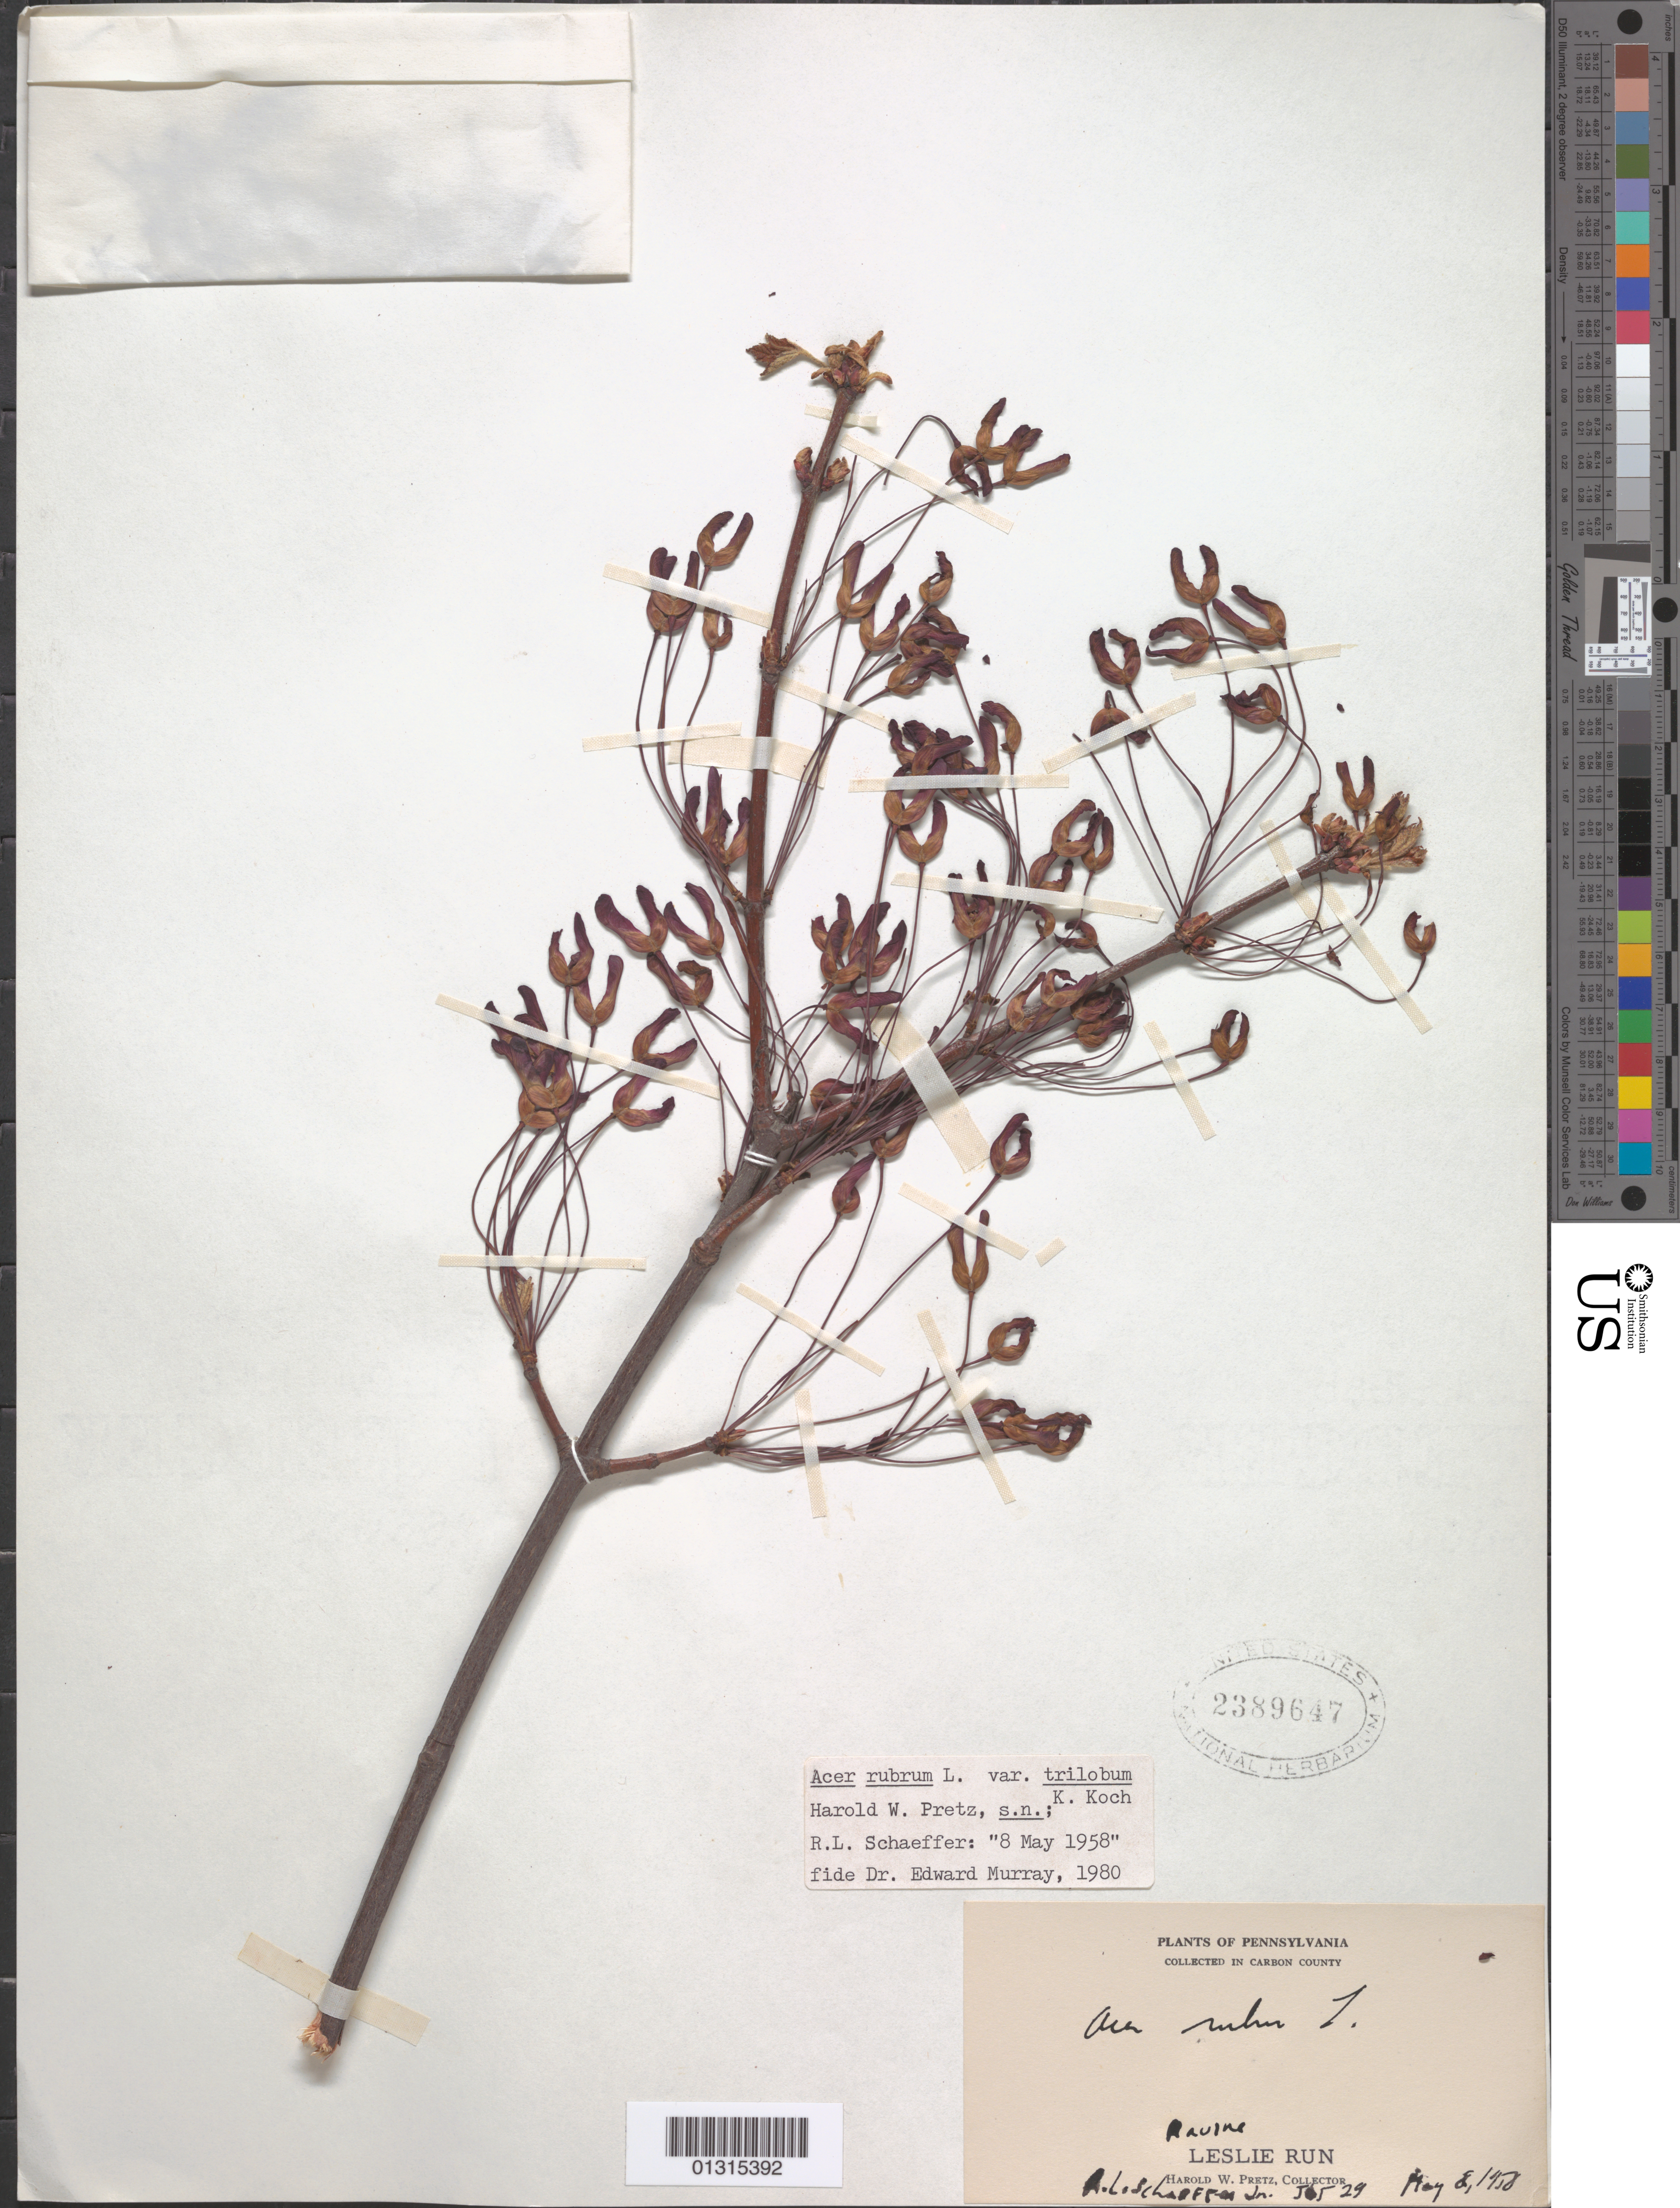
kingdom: Plantae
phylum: Tracheophyta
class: Magnoliopsida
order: Sapindales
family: Sapindaceae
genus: Acer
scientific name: Acer rubrum var. trilobum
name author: K. Koch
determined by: Murray, Edward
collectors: H. Pretz & R. Schaeffer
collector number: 50529 [?]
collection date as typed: May 8, 19 [18? or 58?]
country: United States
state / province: Pennsylvania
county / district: Carbon County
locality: Carbon County, Leslie Run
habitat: Ravine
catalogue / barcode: US 2389647